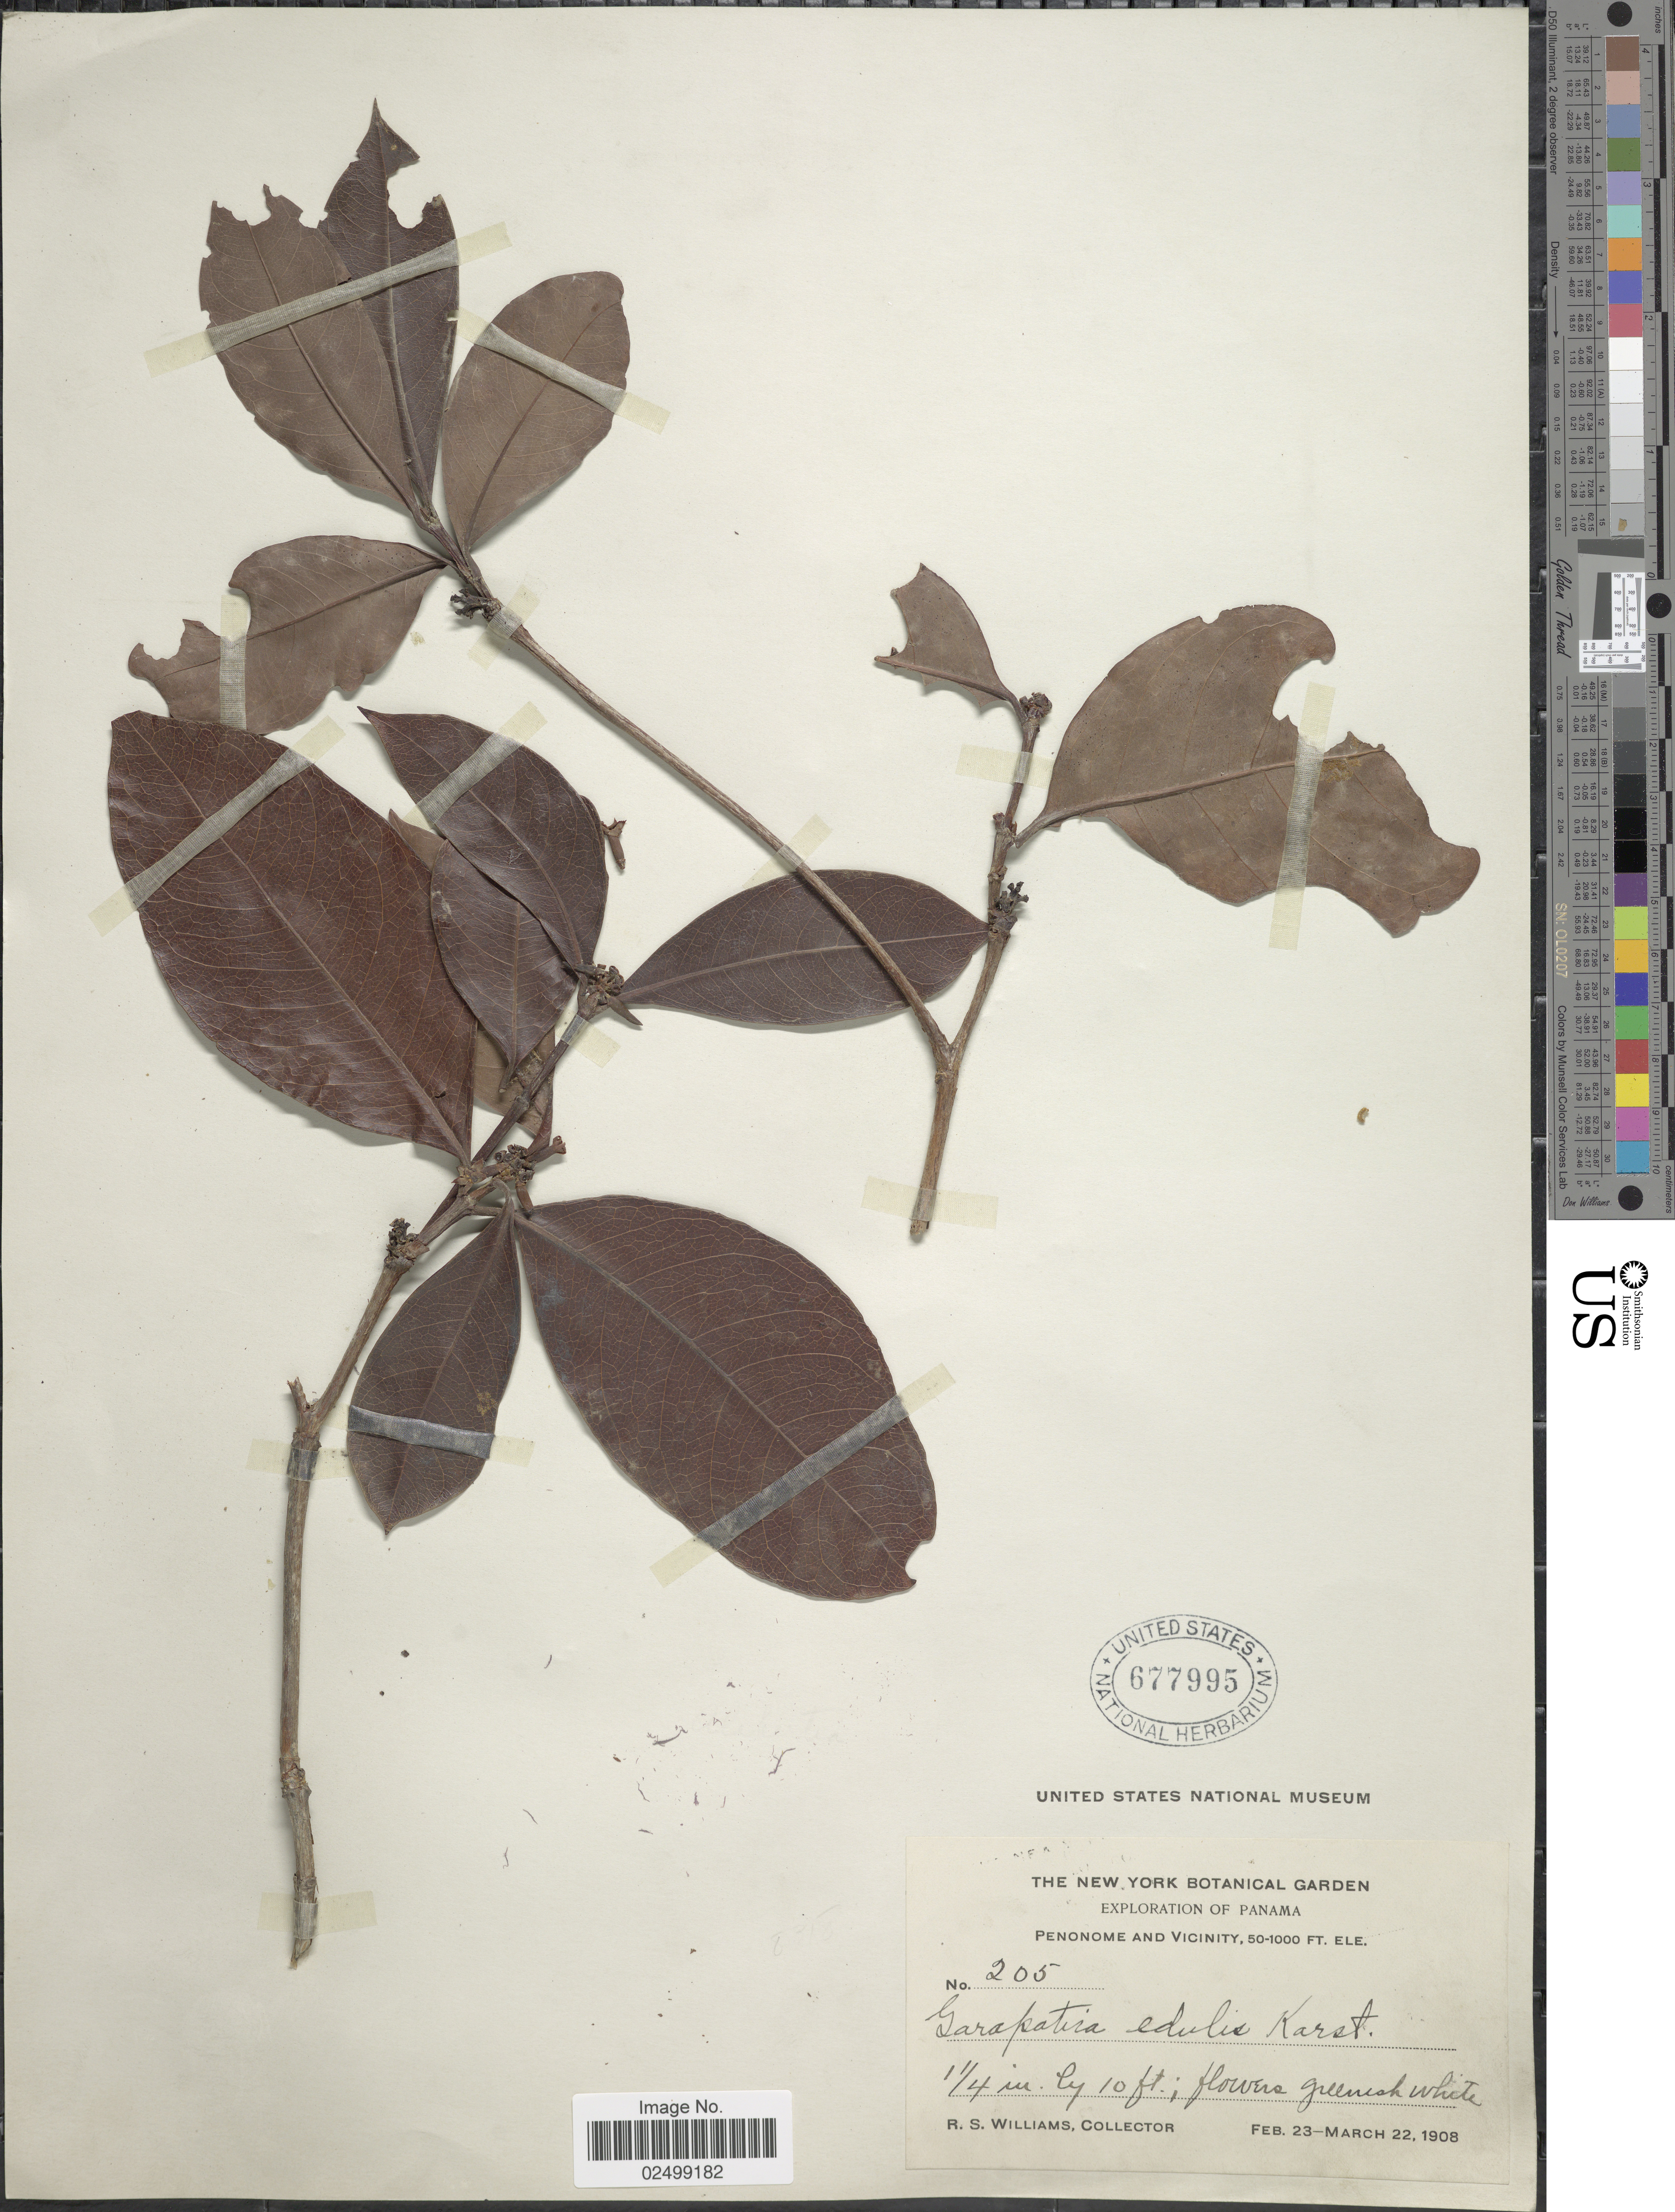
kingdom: Plantae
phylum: Tracheophyta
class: Magnoliopsida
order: Gentianales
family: Rubiaceae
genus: Alibertia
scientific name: Alibertia edulis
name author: (Rich.) A. Rich. ex DC.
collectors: R. S. Williams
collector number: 205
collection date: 1908-02-23/1908-03-22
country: Panama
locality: Penonome and Vicinity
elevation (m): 15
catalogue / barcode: US 677995